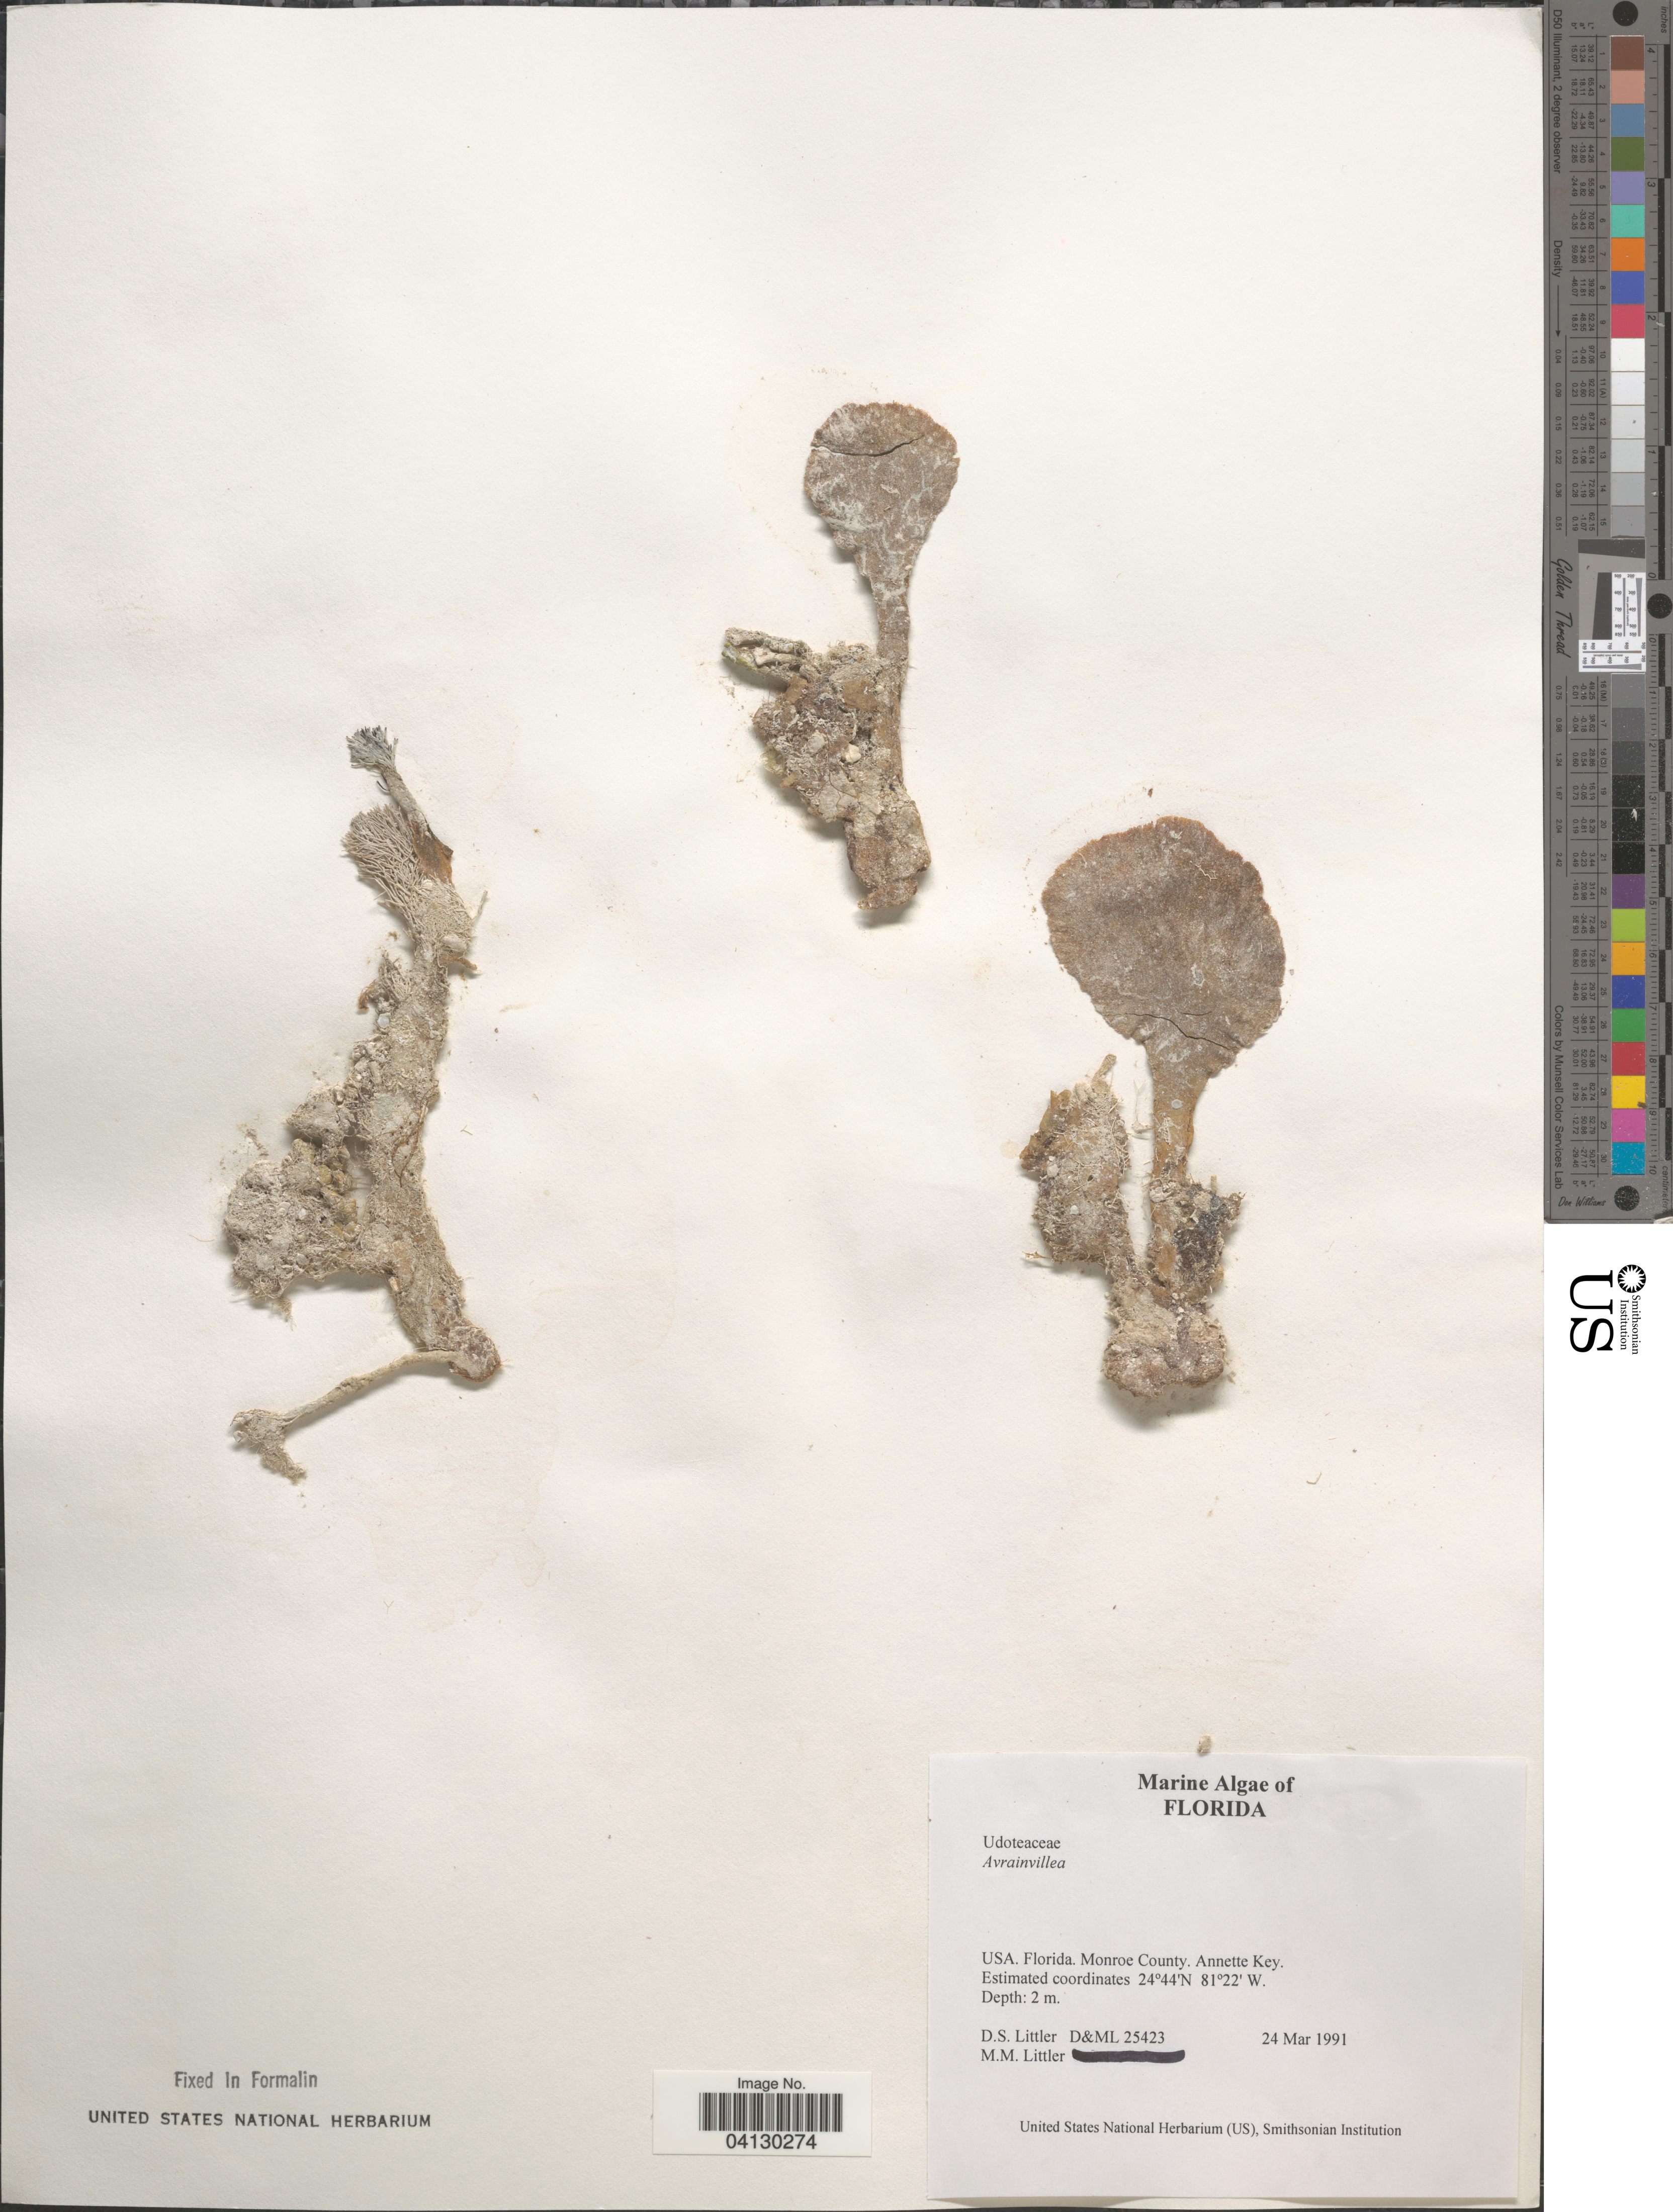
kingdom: Plantae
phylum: Chlorophyta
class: Ulvophyceae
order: Bryopsidales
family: Dichotomosiphonaceae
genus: Avrainvillea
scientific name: Avrainvillea sp.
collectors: D. S. Littler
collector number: D&ML25423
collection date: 1991-03-24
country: United States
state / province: Florida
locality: Monroe County. Annette Key.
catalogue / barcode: US 328912